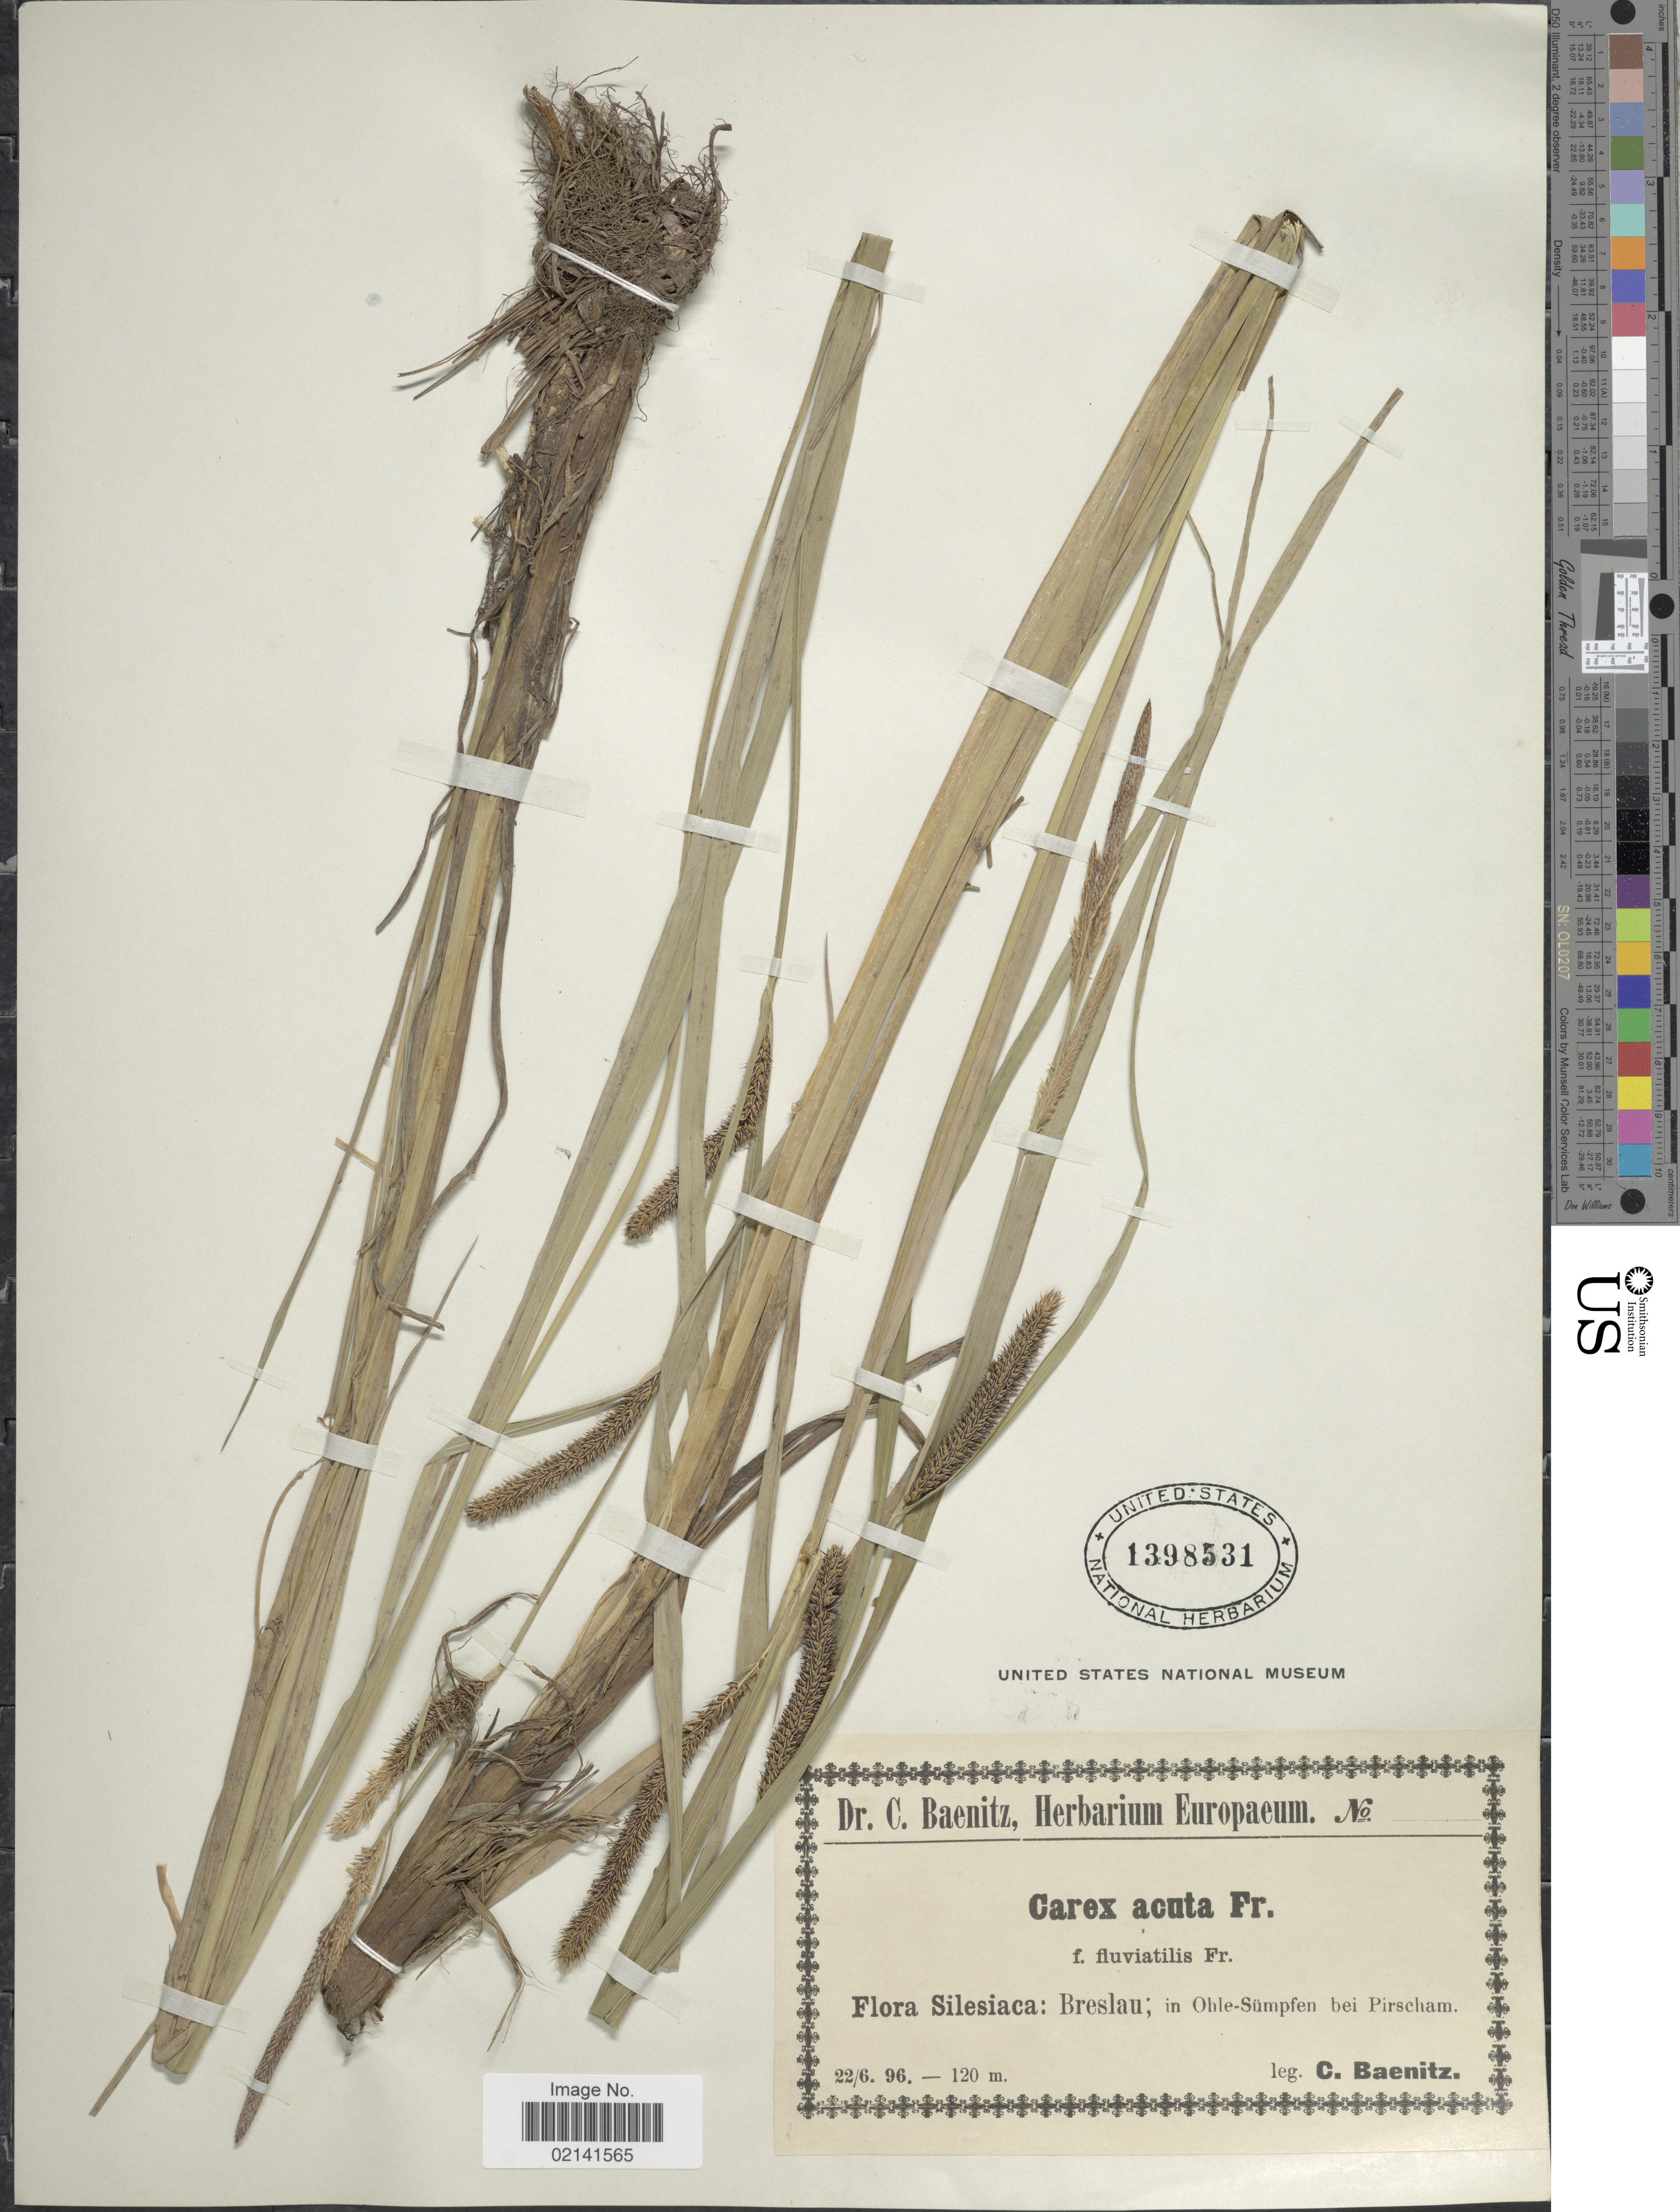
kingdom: Plantae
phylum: Tracheophyta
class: Liliopsida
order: Poales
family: Cyperaceae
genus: Carex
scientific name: Carex acuta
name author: L.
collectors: C. G. Baenitz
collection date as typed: Transcribed d/m/y: 22/6/96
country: Poland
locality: Silesiaca: Breslau; in Oble - Sumpfen bei Pirscham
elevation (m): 120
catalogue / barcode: US 1398531